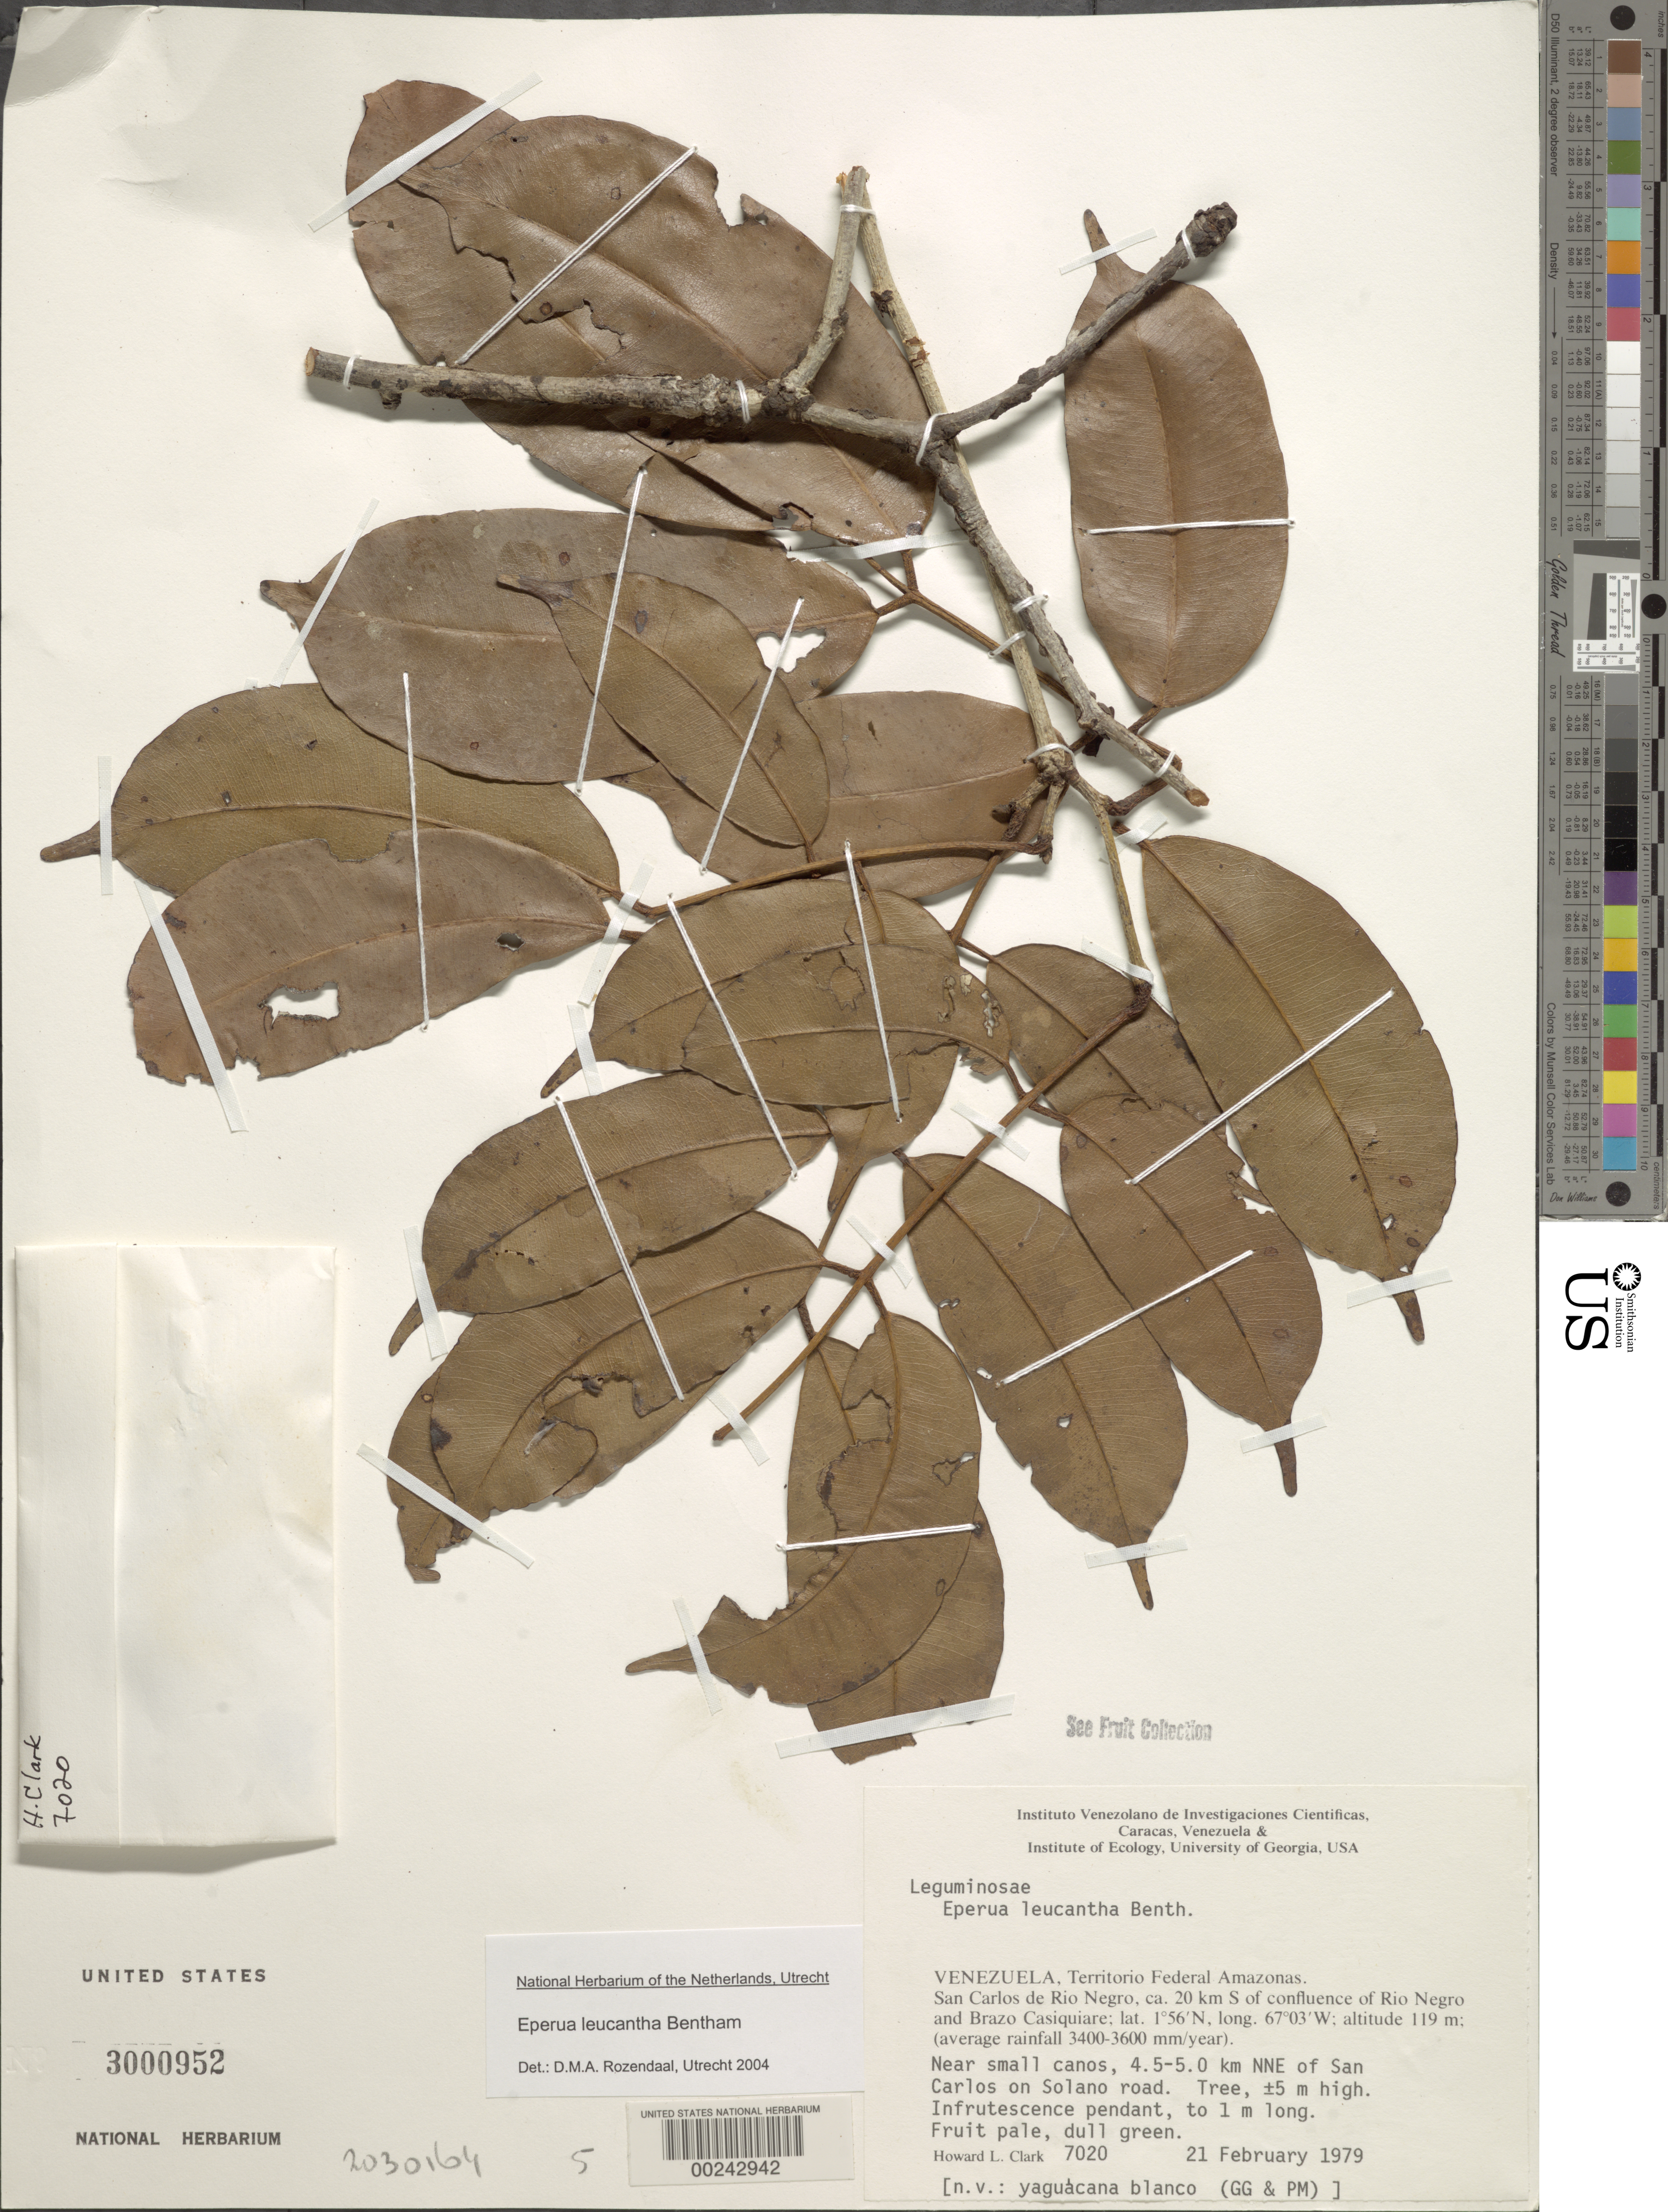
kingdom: Plantae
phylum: Tracheophyta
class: Magnoliopsida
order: Fabales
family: Fabaceae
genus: Eperua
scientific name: Eperua leucantha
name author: Benth.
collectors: H. L. Clark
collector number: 7020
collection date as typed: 21 Feb 1979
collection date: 1979-02-21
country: Venezuela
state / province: Amazonas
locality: San carlos de rio negro, 20 km s of conf. of rio negro + brazo casiquiare, near sm canos, 4.55 km nne of san carlos on solano road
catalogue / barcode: US 3000952